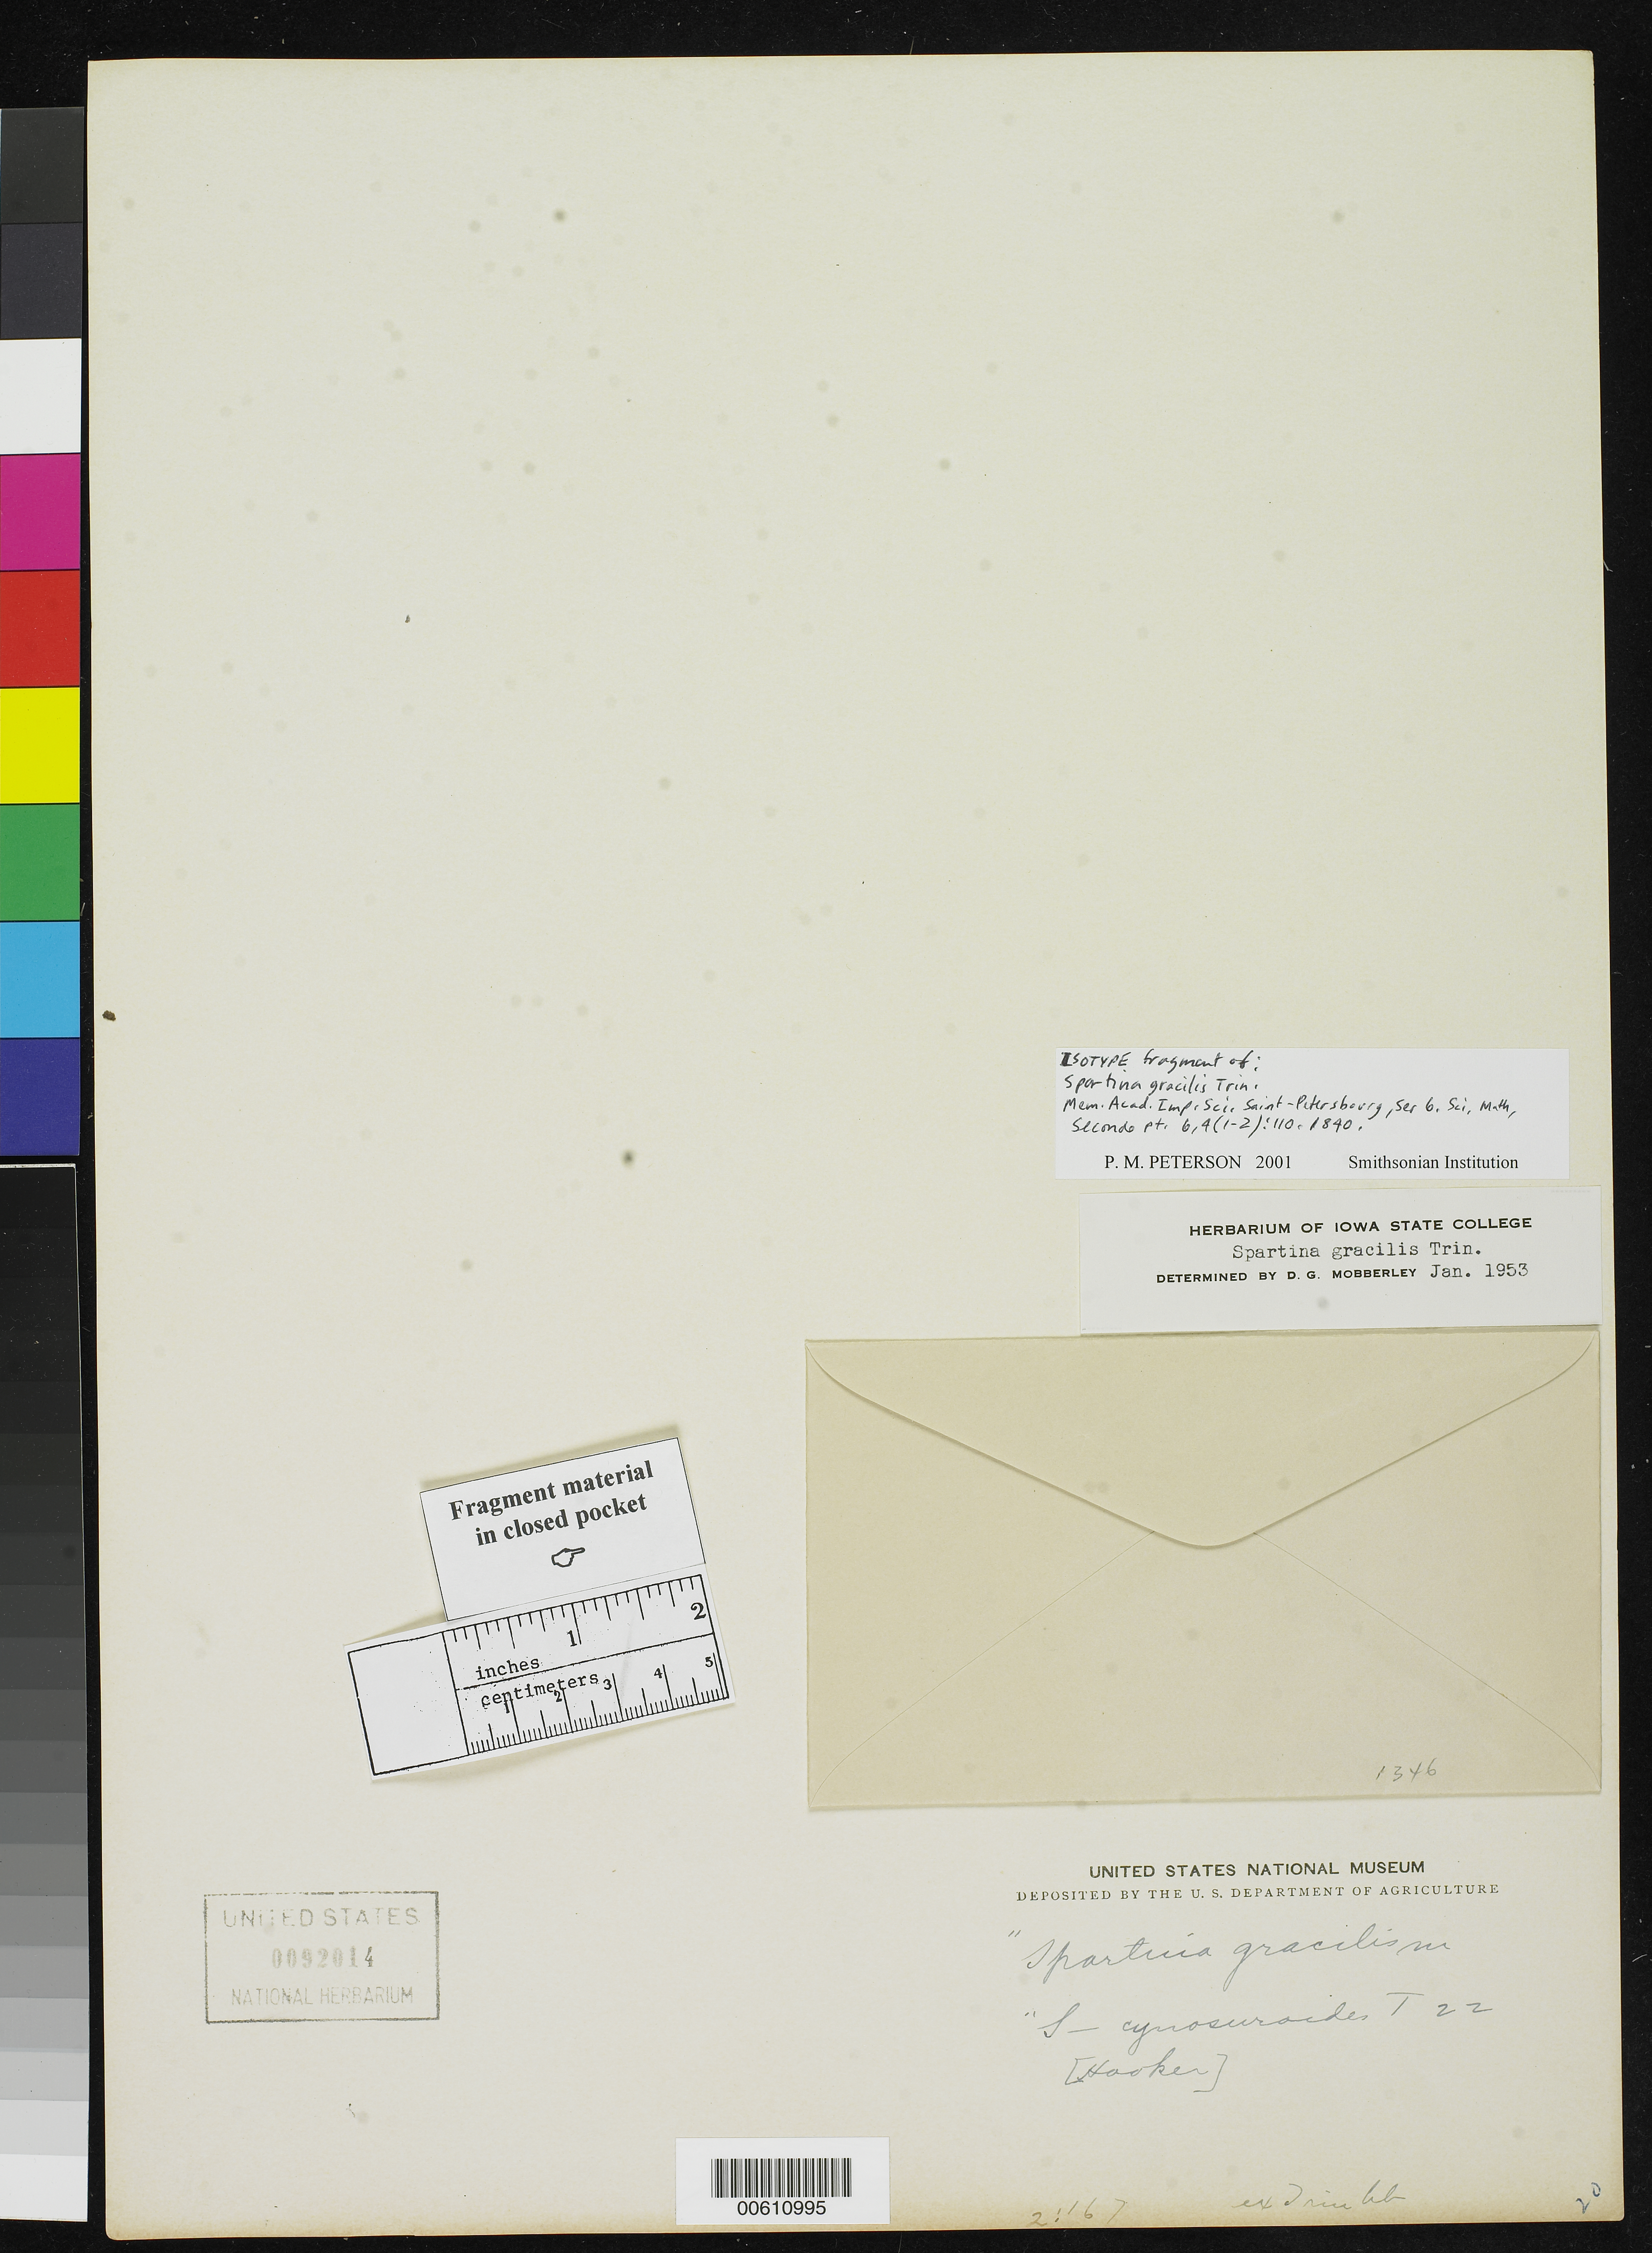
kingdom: Plantae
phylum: Tracheophyta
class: Liliopsida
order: Poales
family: Poaceae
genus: Spartina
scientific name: Spartina gracilis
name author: Trin.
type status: Type Fragment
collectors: -. Hooker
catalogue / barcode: US 92014